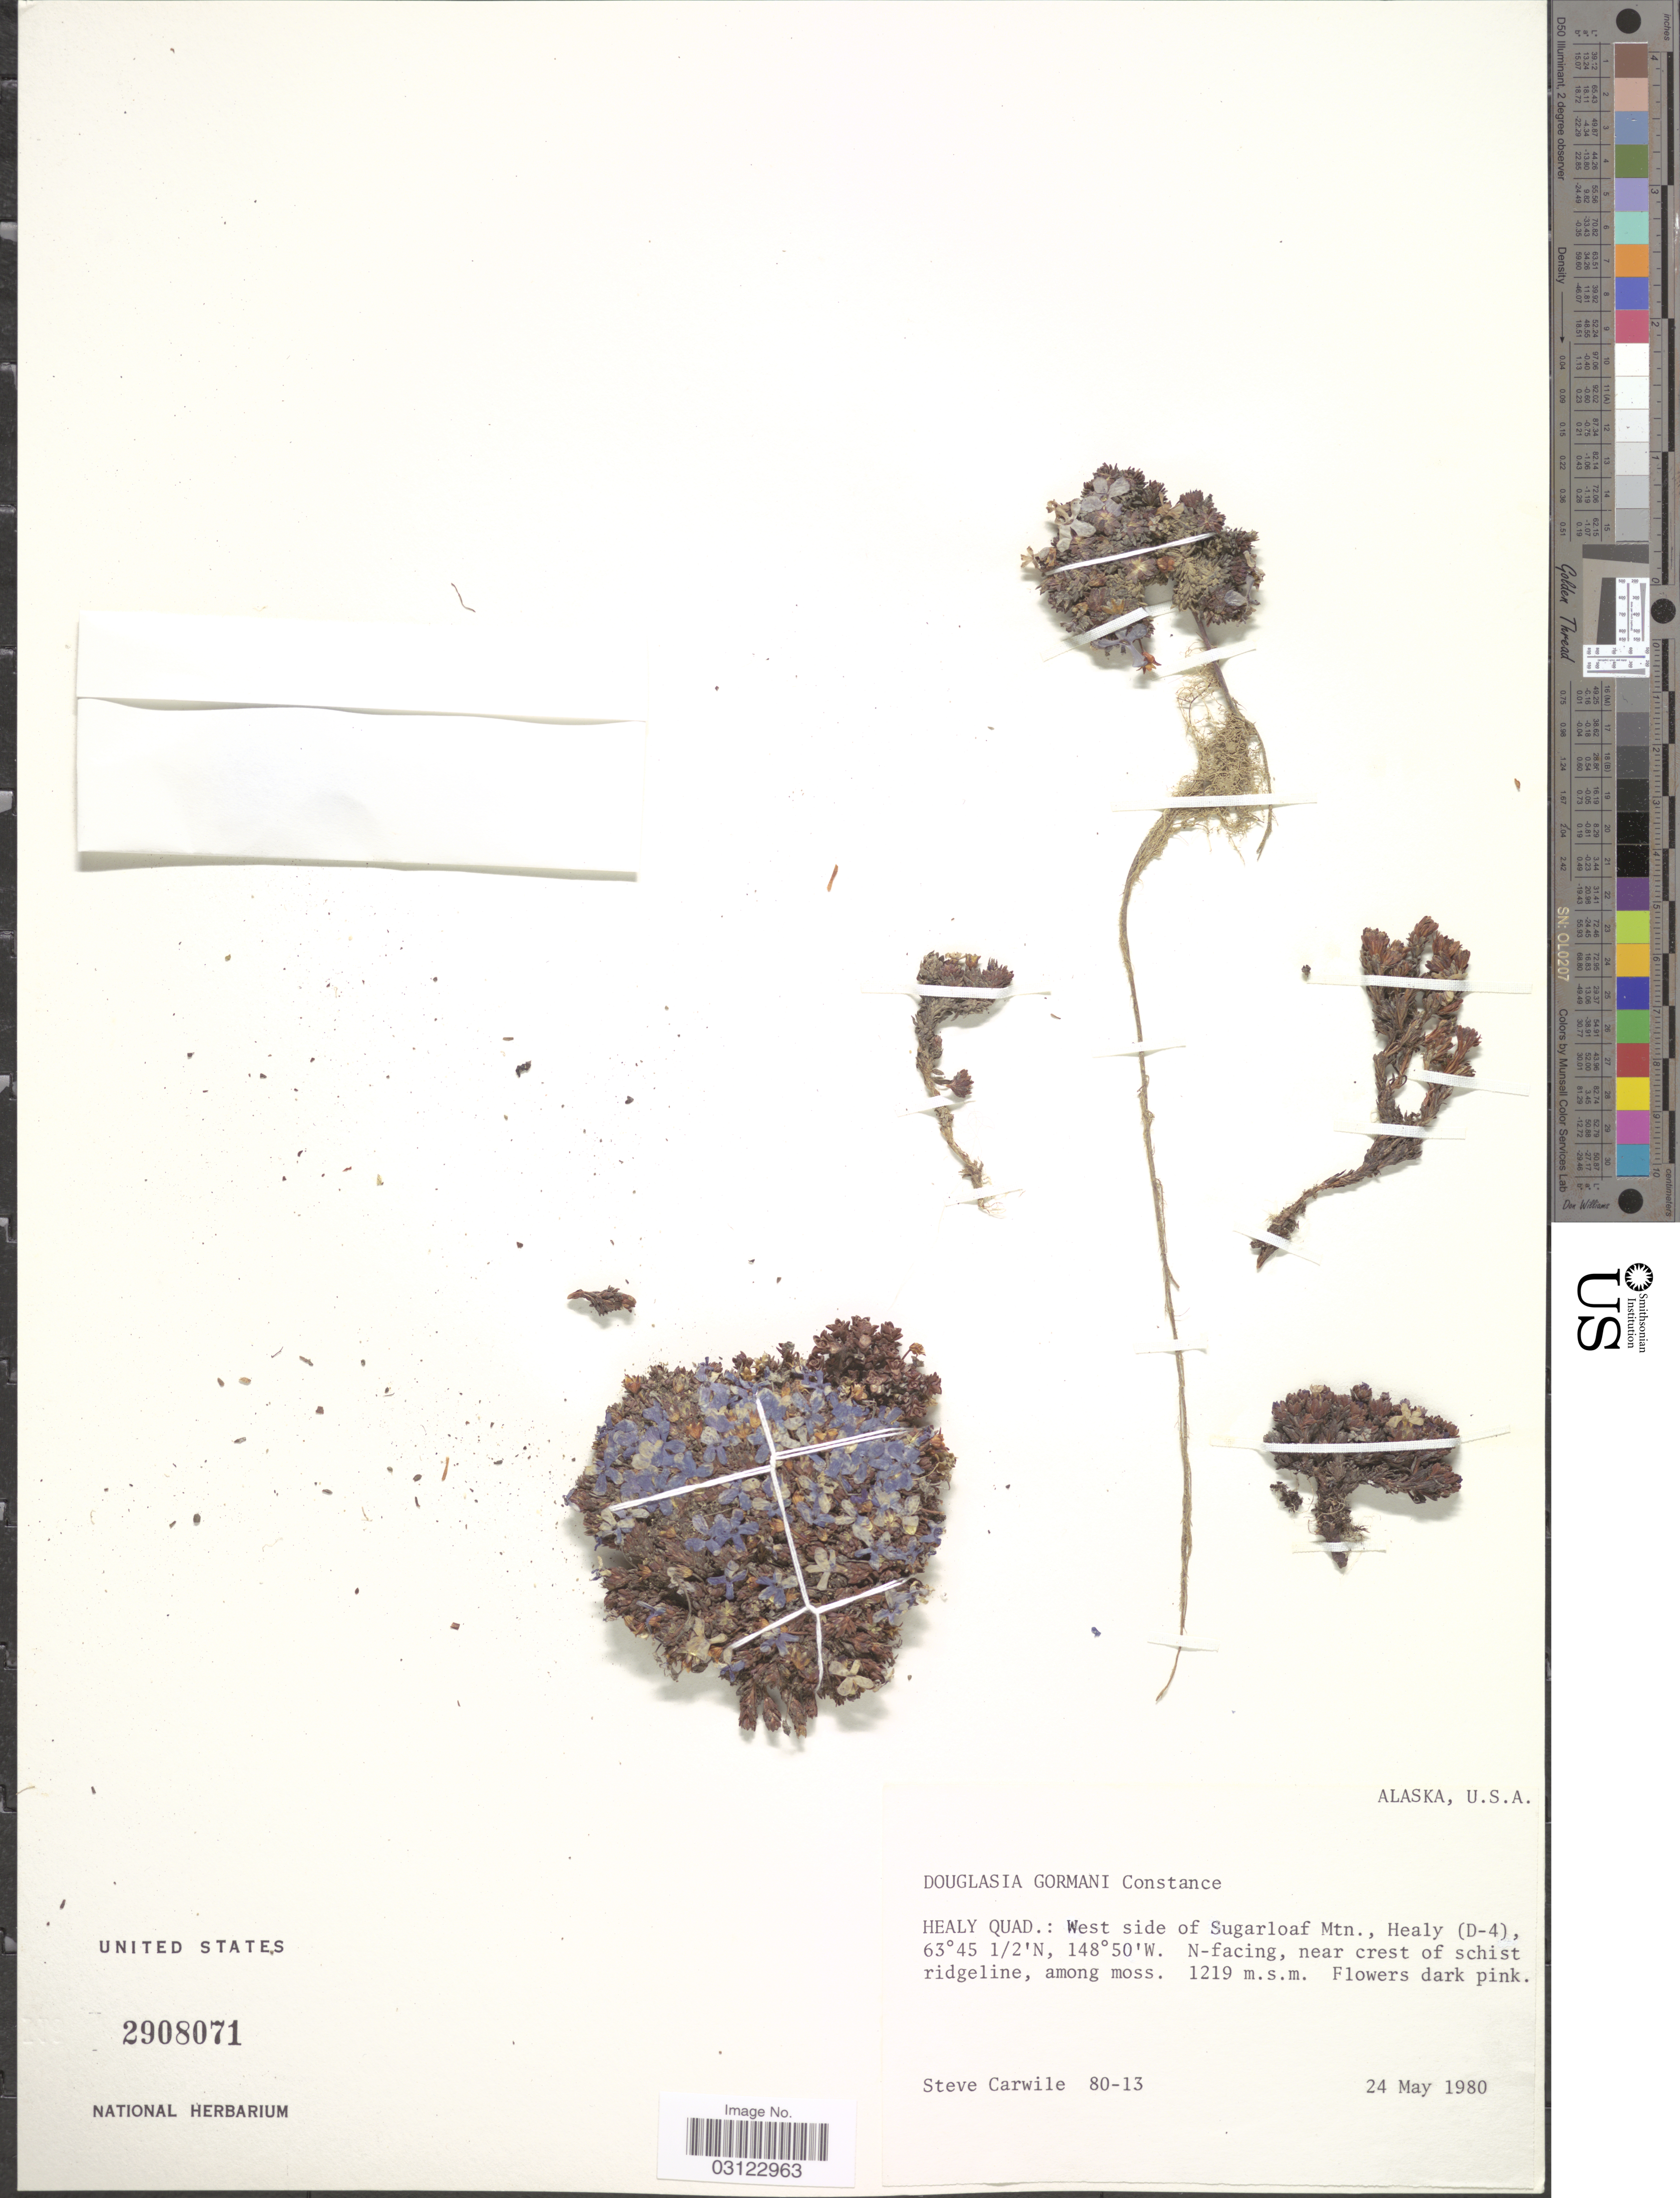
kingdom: Plantae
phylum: Tracheophyta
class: Magnoliopsida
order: Ericales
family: Primulaceae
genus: Douglasia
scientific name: Douglasia gormanii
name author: Constance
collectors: S. Carwile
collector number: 80-13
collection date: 1980-05-24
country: United States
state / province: Alaska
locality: Healy Quad.: West side of Sugarloaf Mtn., Healy (D-4). N-facing, near crest of schist ridgeline, among moss.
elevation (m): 1219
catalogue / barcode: US 2908071